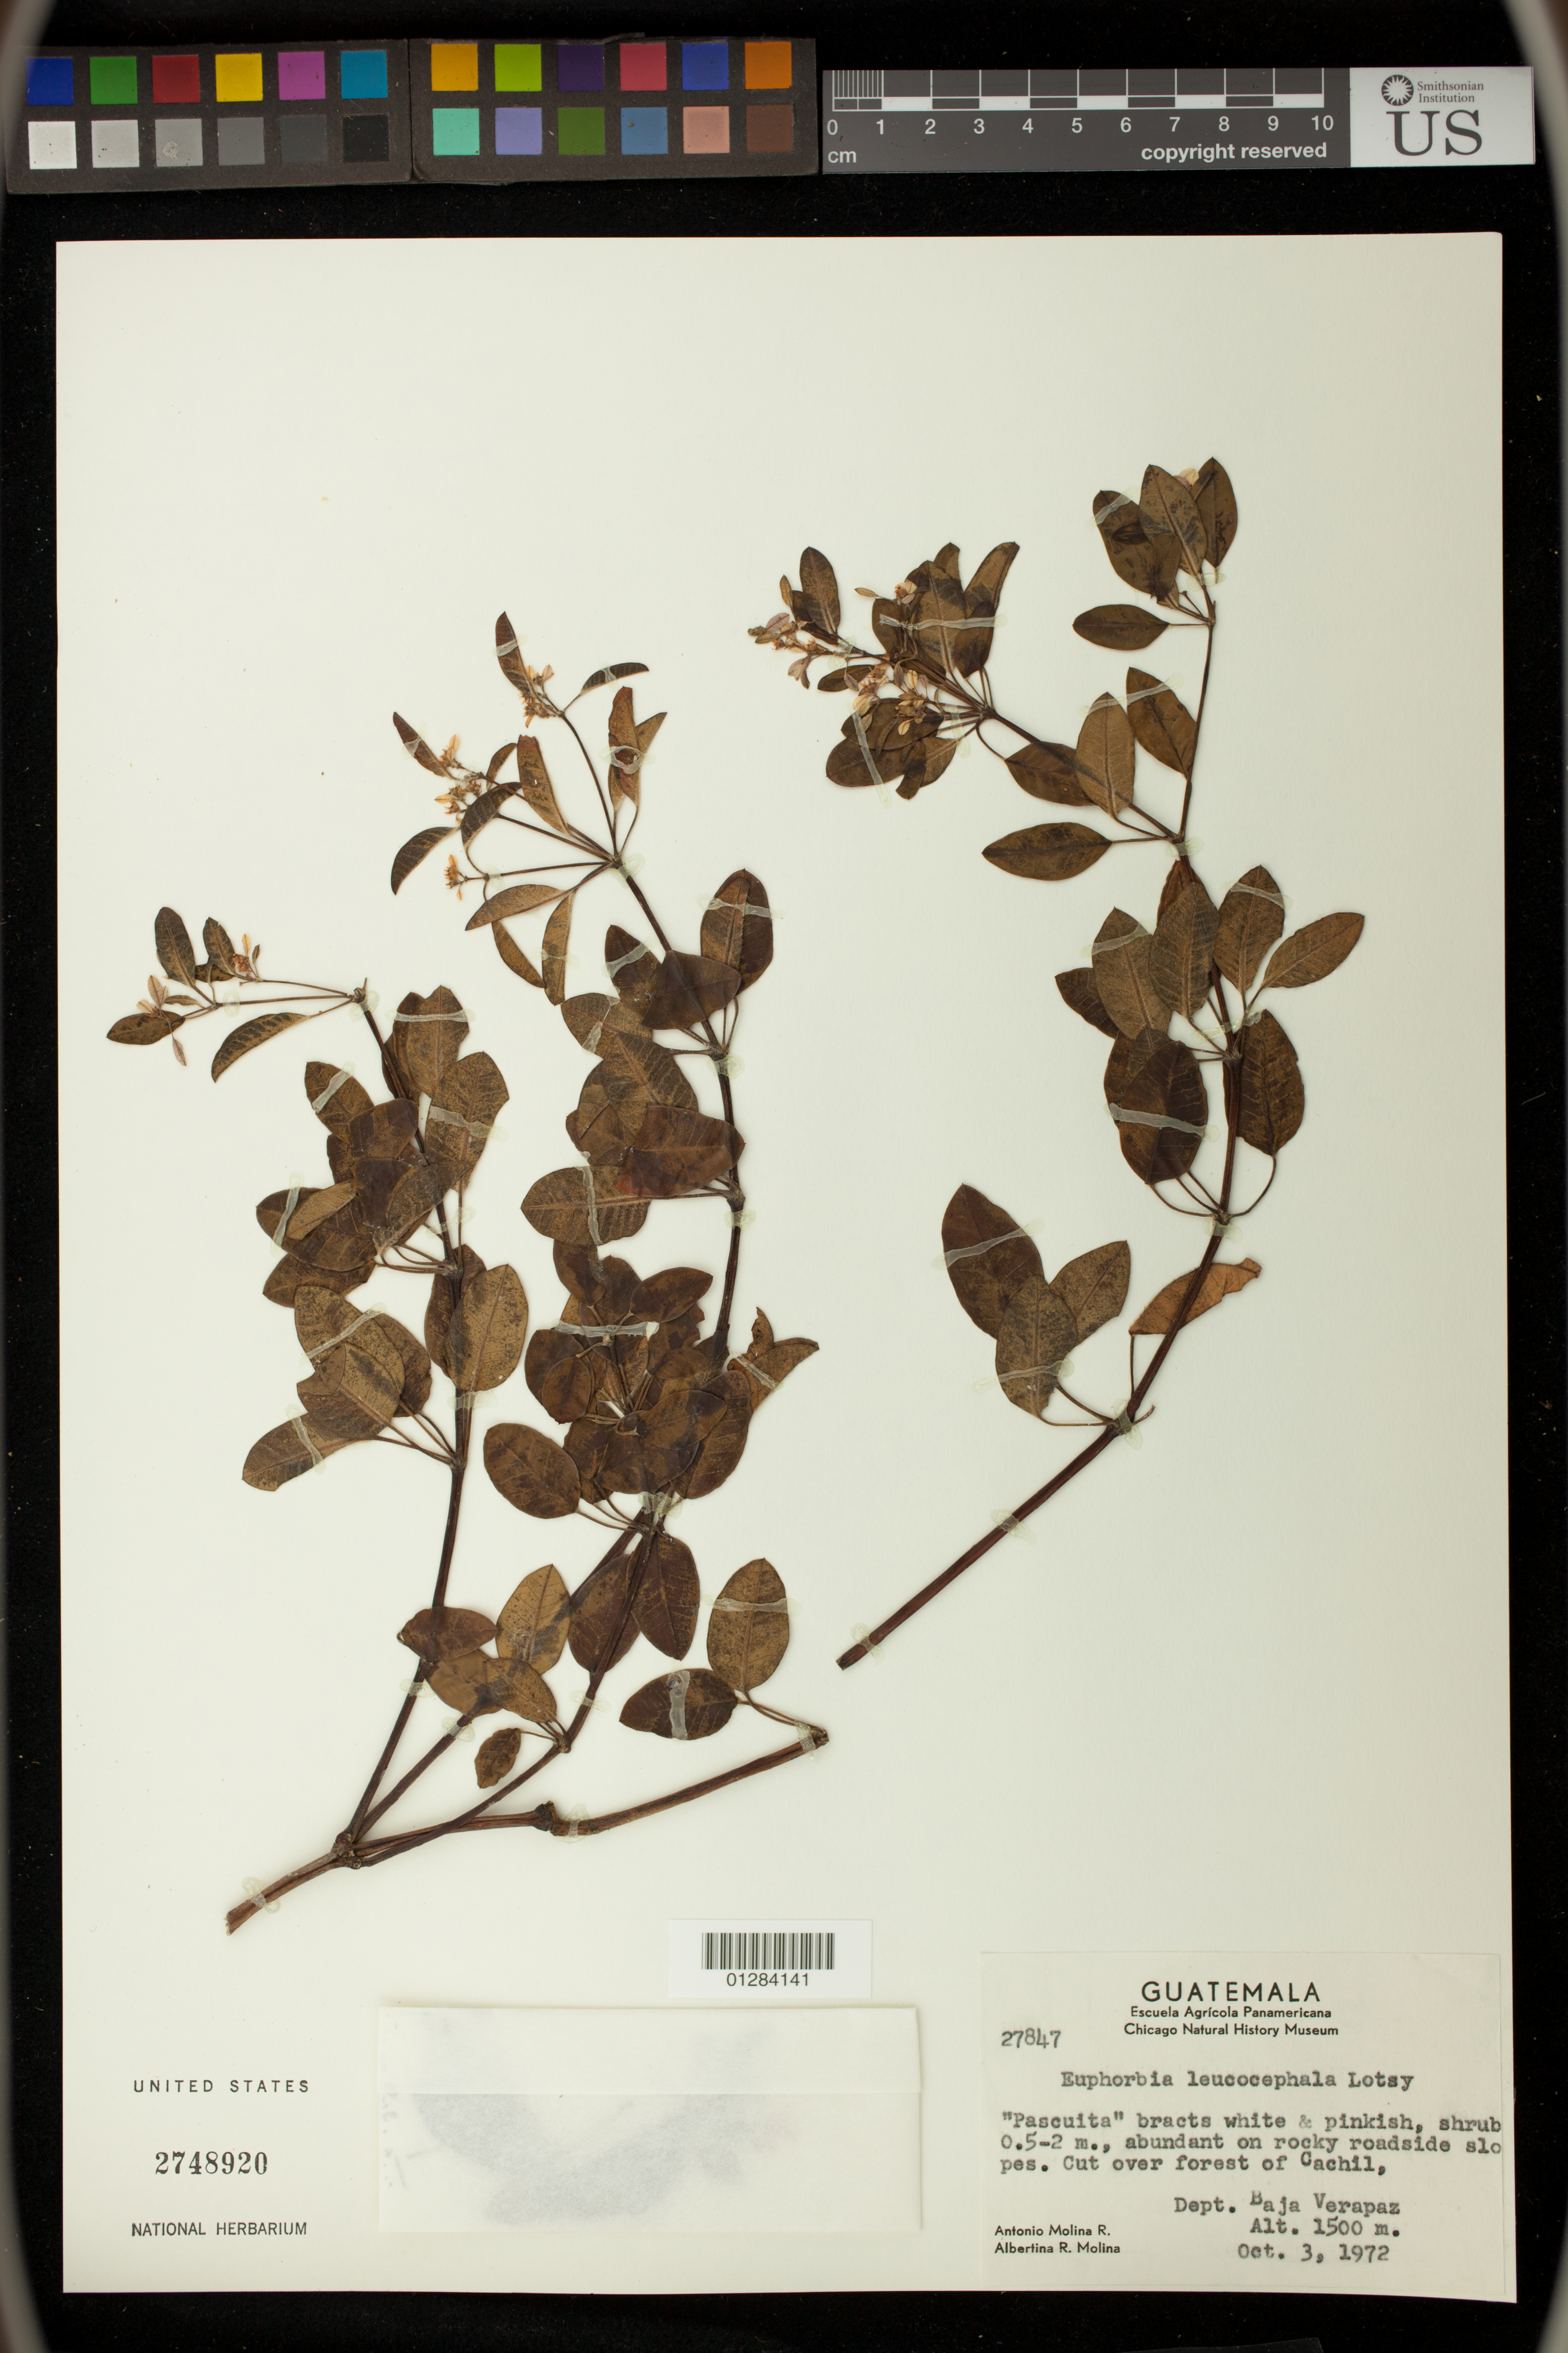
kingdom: Plantae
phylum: Tracheophyta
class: Magnoliopsida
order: Malpighiales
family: Euphorbiaceae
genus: Euphorbia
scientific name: Euphorbia leucocephala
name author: Lotsy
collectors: A. Molina R. & A. R. Molina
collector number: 27847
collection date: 1972-10-03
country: Guatemala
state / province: Baja Verapaz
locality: Cachil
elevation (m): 1500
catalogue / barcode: US 2748920